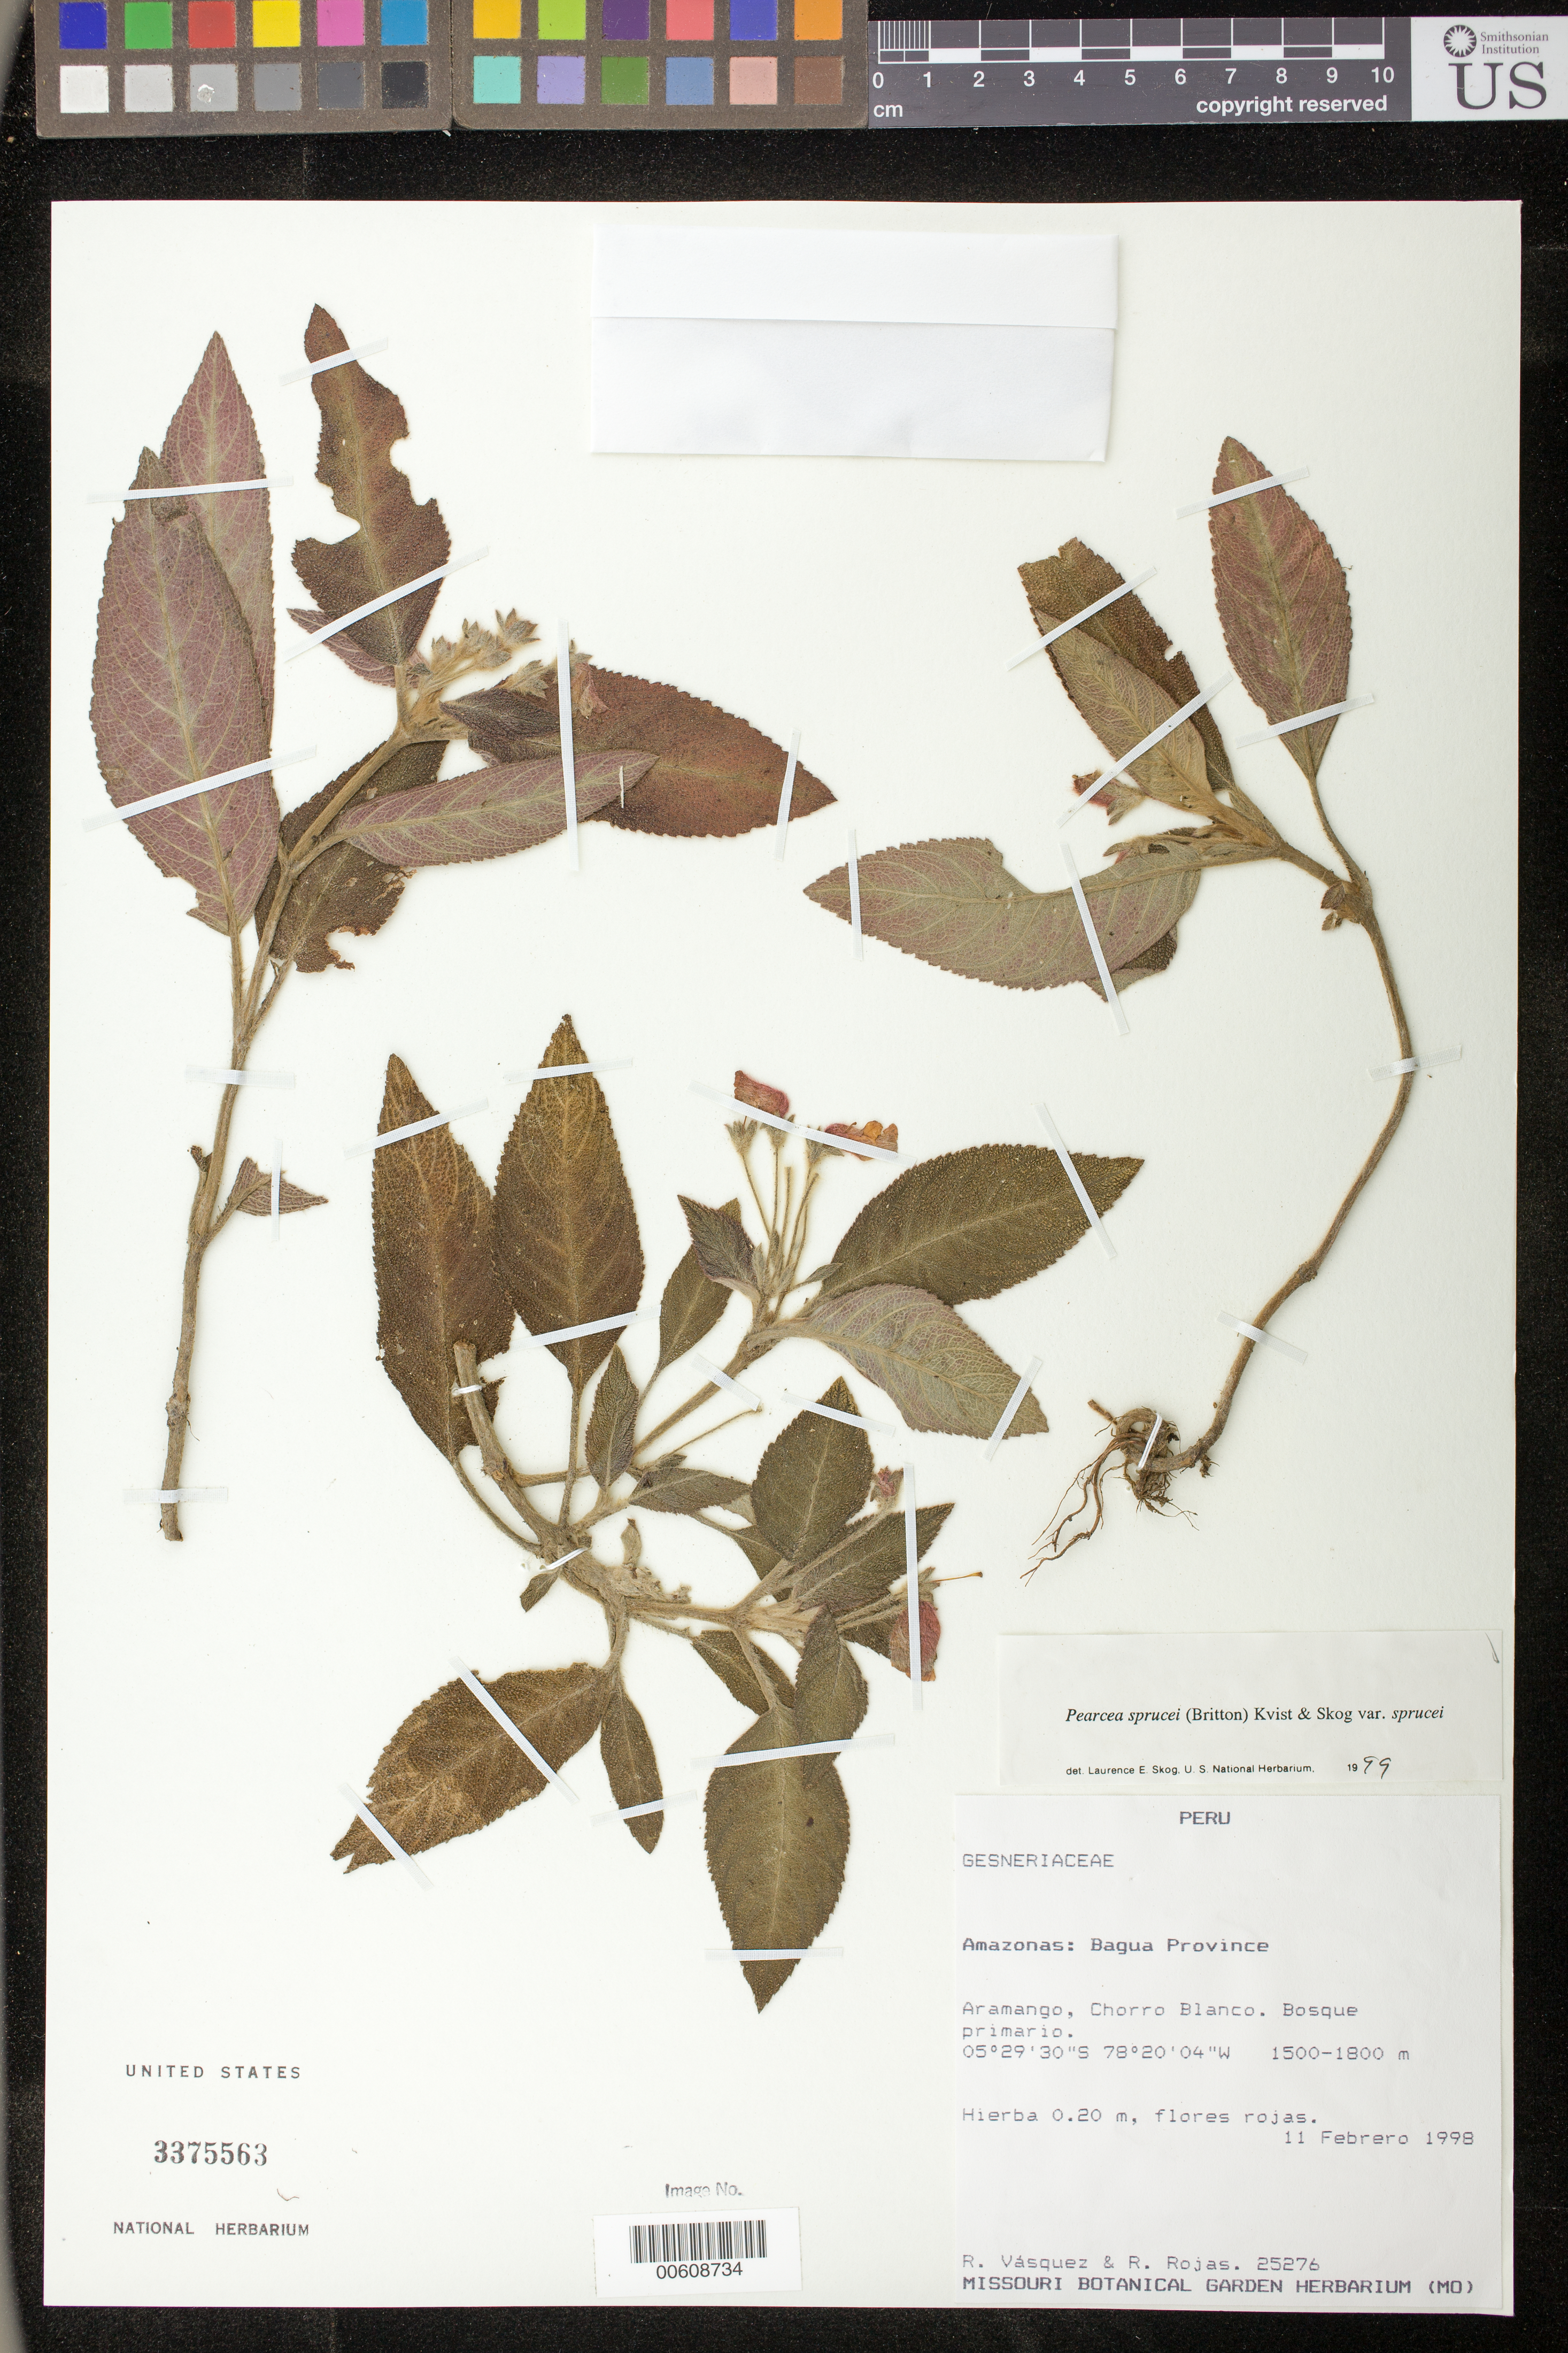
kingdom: Plantae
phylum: Tracheophyta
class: Magnoliopsida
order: Lamiales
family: Gesneriaceae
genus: Pearcea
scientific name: Pearcea sprucei var. sprucei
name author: (Britton ex Rusby) L.P. Kvist & L.E. Skog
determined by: Skog, Laurence E.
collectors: R. Vásquez & R. Rojas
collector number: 25276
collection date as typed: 11 Feb 1998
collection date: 1998-02-11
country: Peru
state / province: Amazonas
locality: Prov. Bagua; Aramango, Choorro Blanco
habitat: Bosque primario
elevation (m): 1500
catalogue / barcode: US 3375563